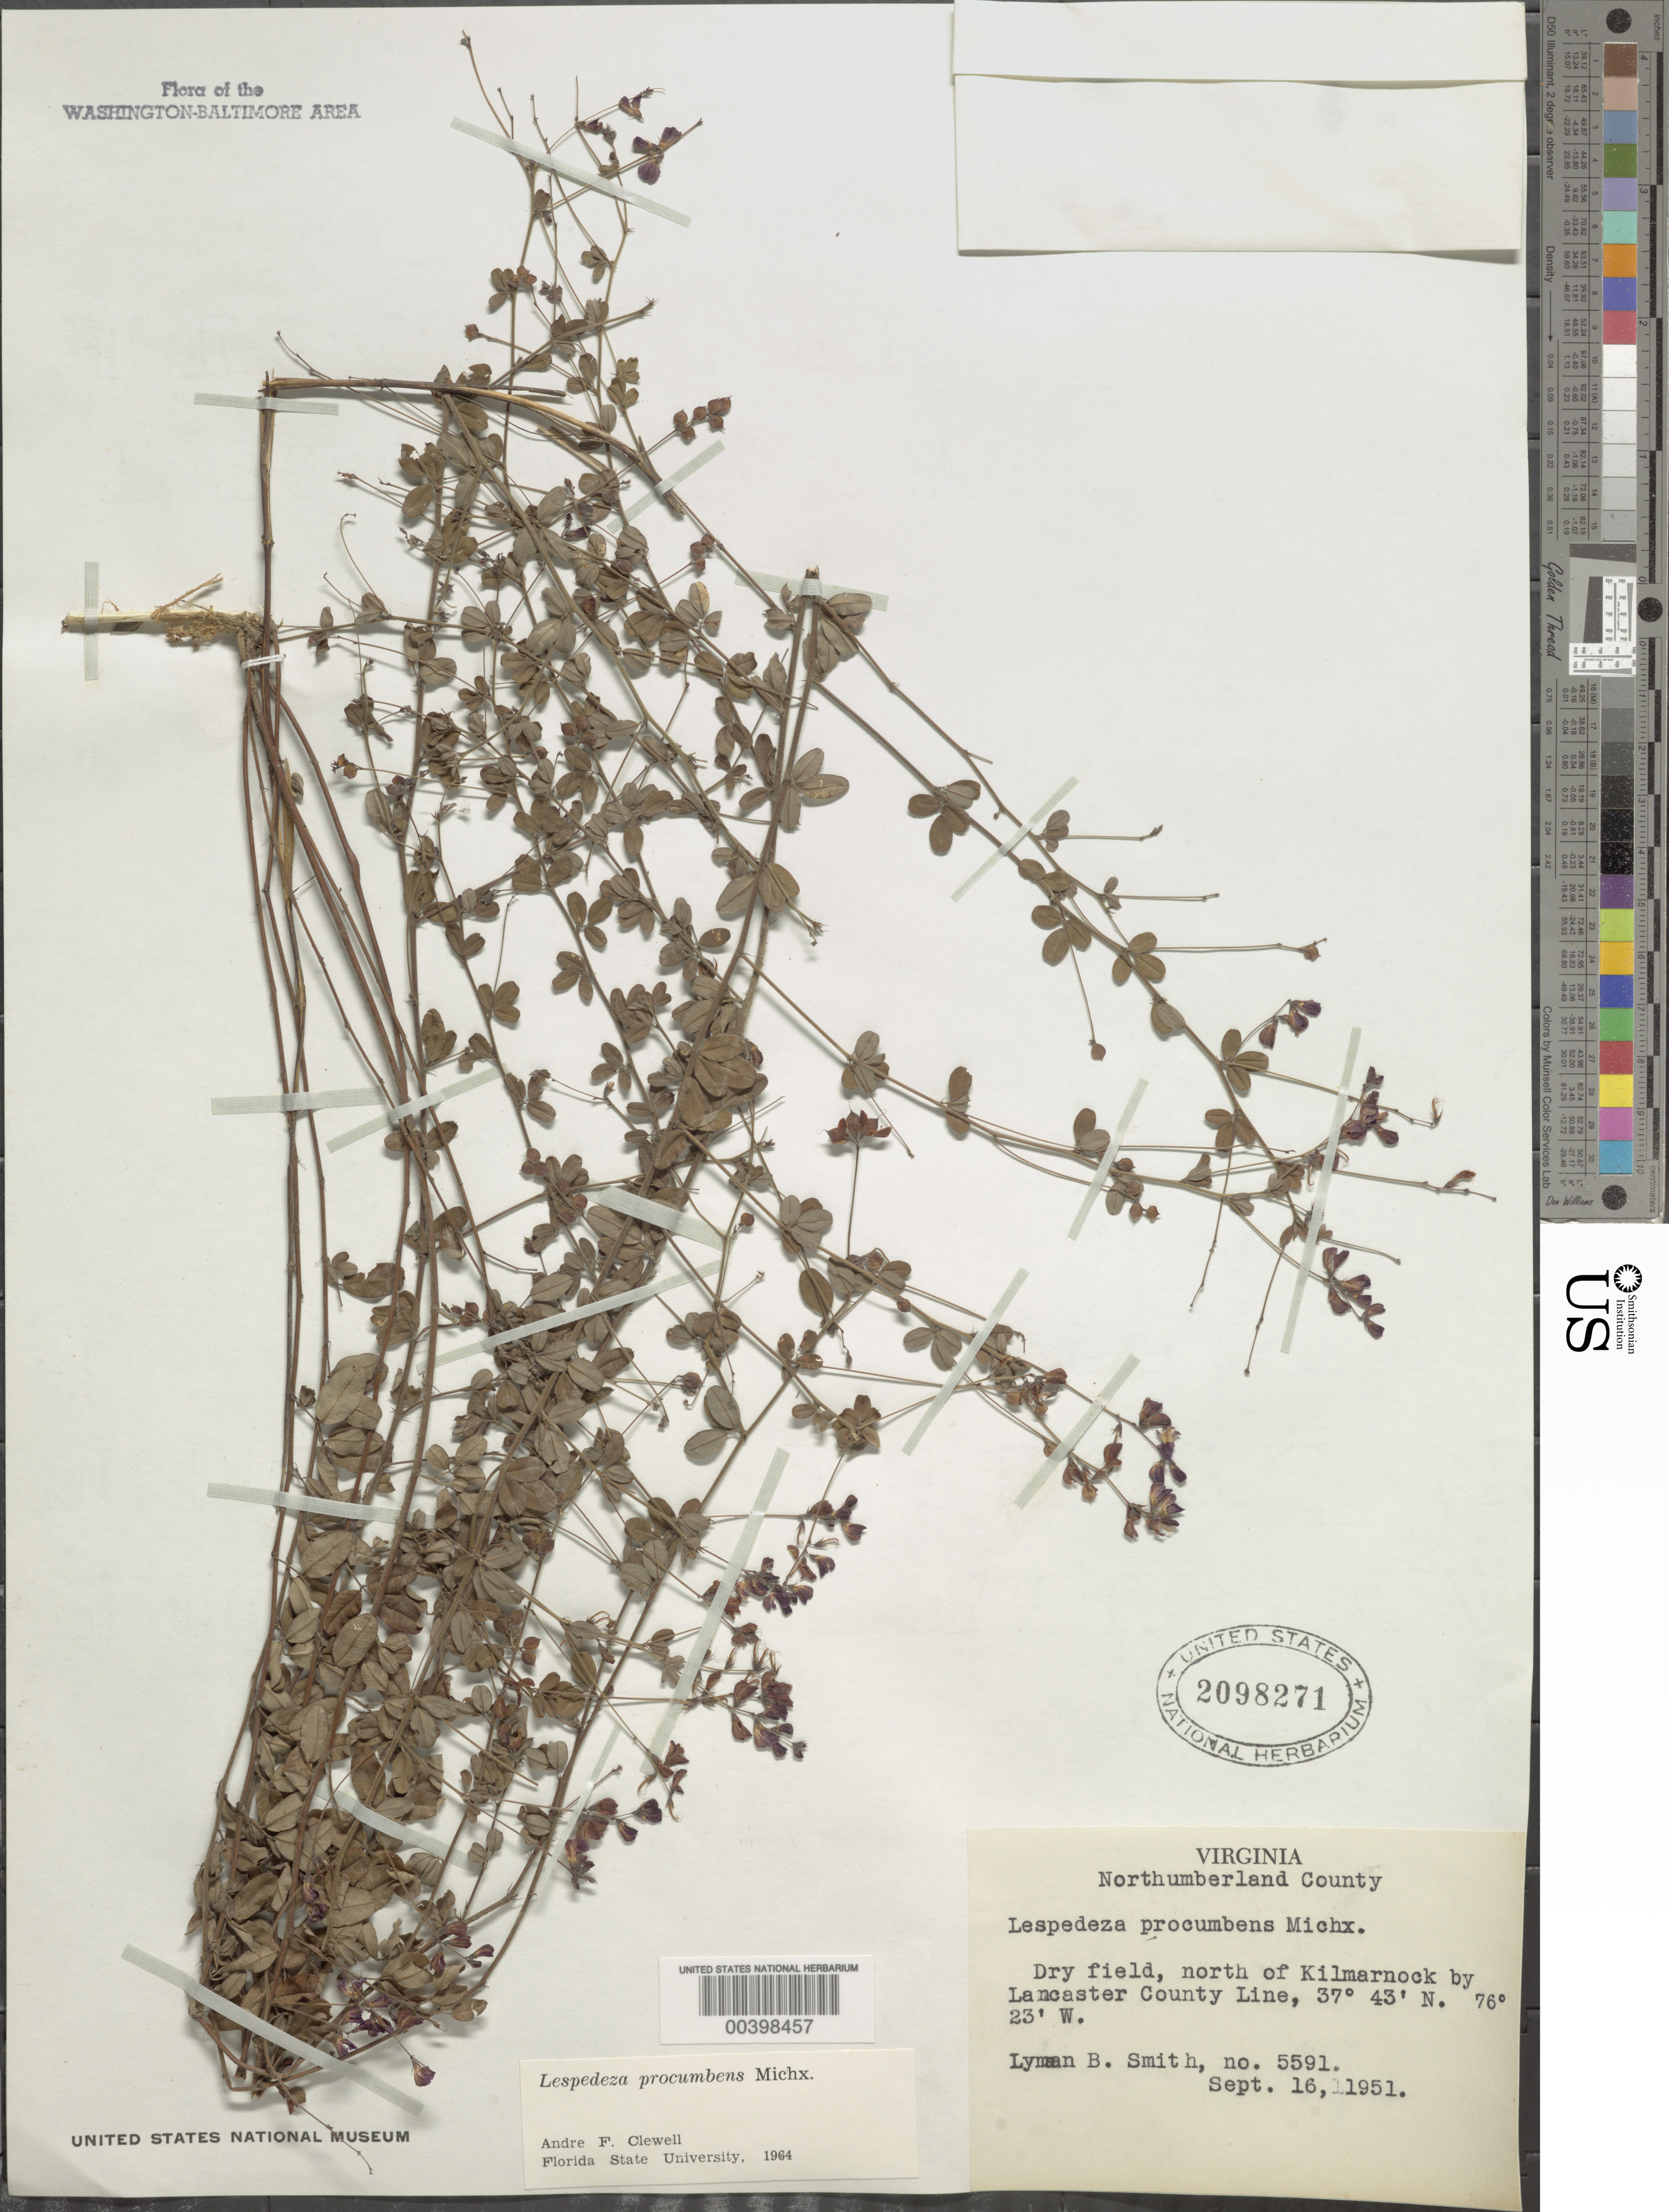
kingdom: Plantae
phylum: Tracheophyta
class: Magnoliopsida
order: Fabales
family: Fabaceae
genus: Lespedeza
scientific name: Lespedeza procumbens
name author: Michx.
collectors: L. Smith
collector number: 5591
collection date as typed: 16 Sep 1951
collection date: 1951-09-16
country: United States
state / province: Virginia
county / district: Northumberland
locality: North of Kilmarnock, by Lancaster County Line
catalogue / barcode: US 2098271